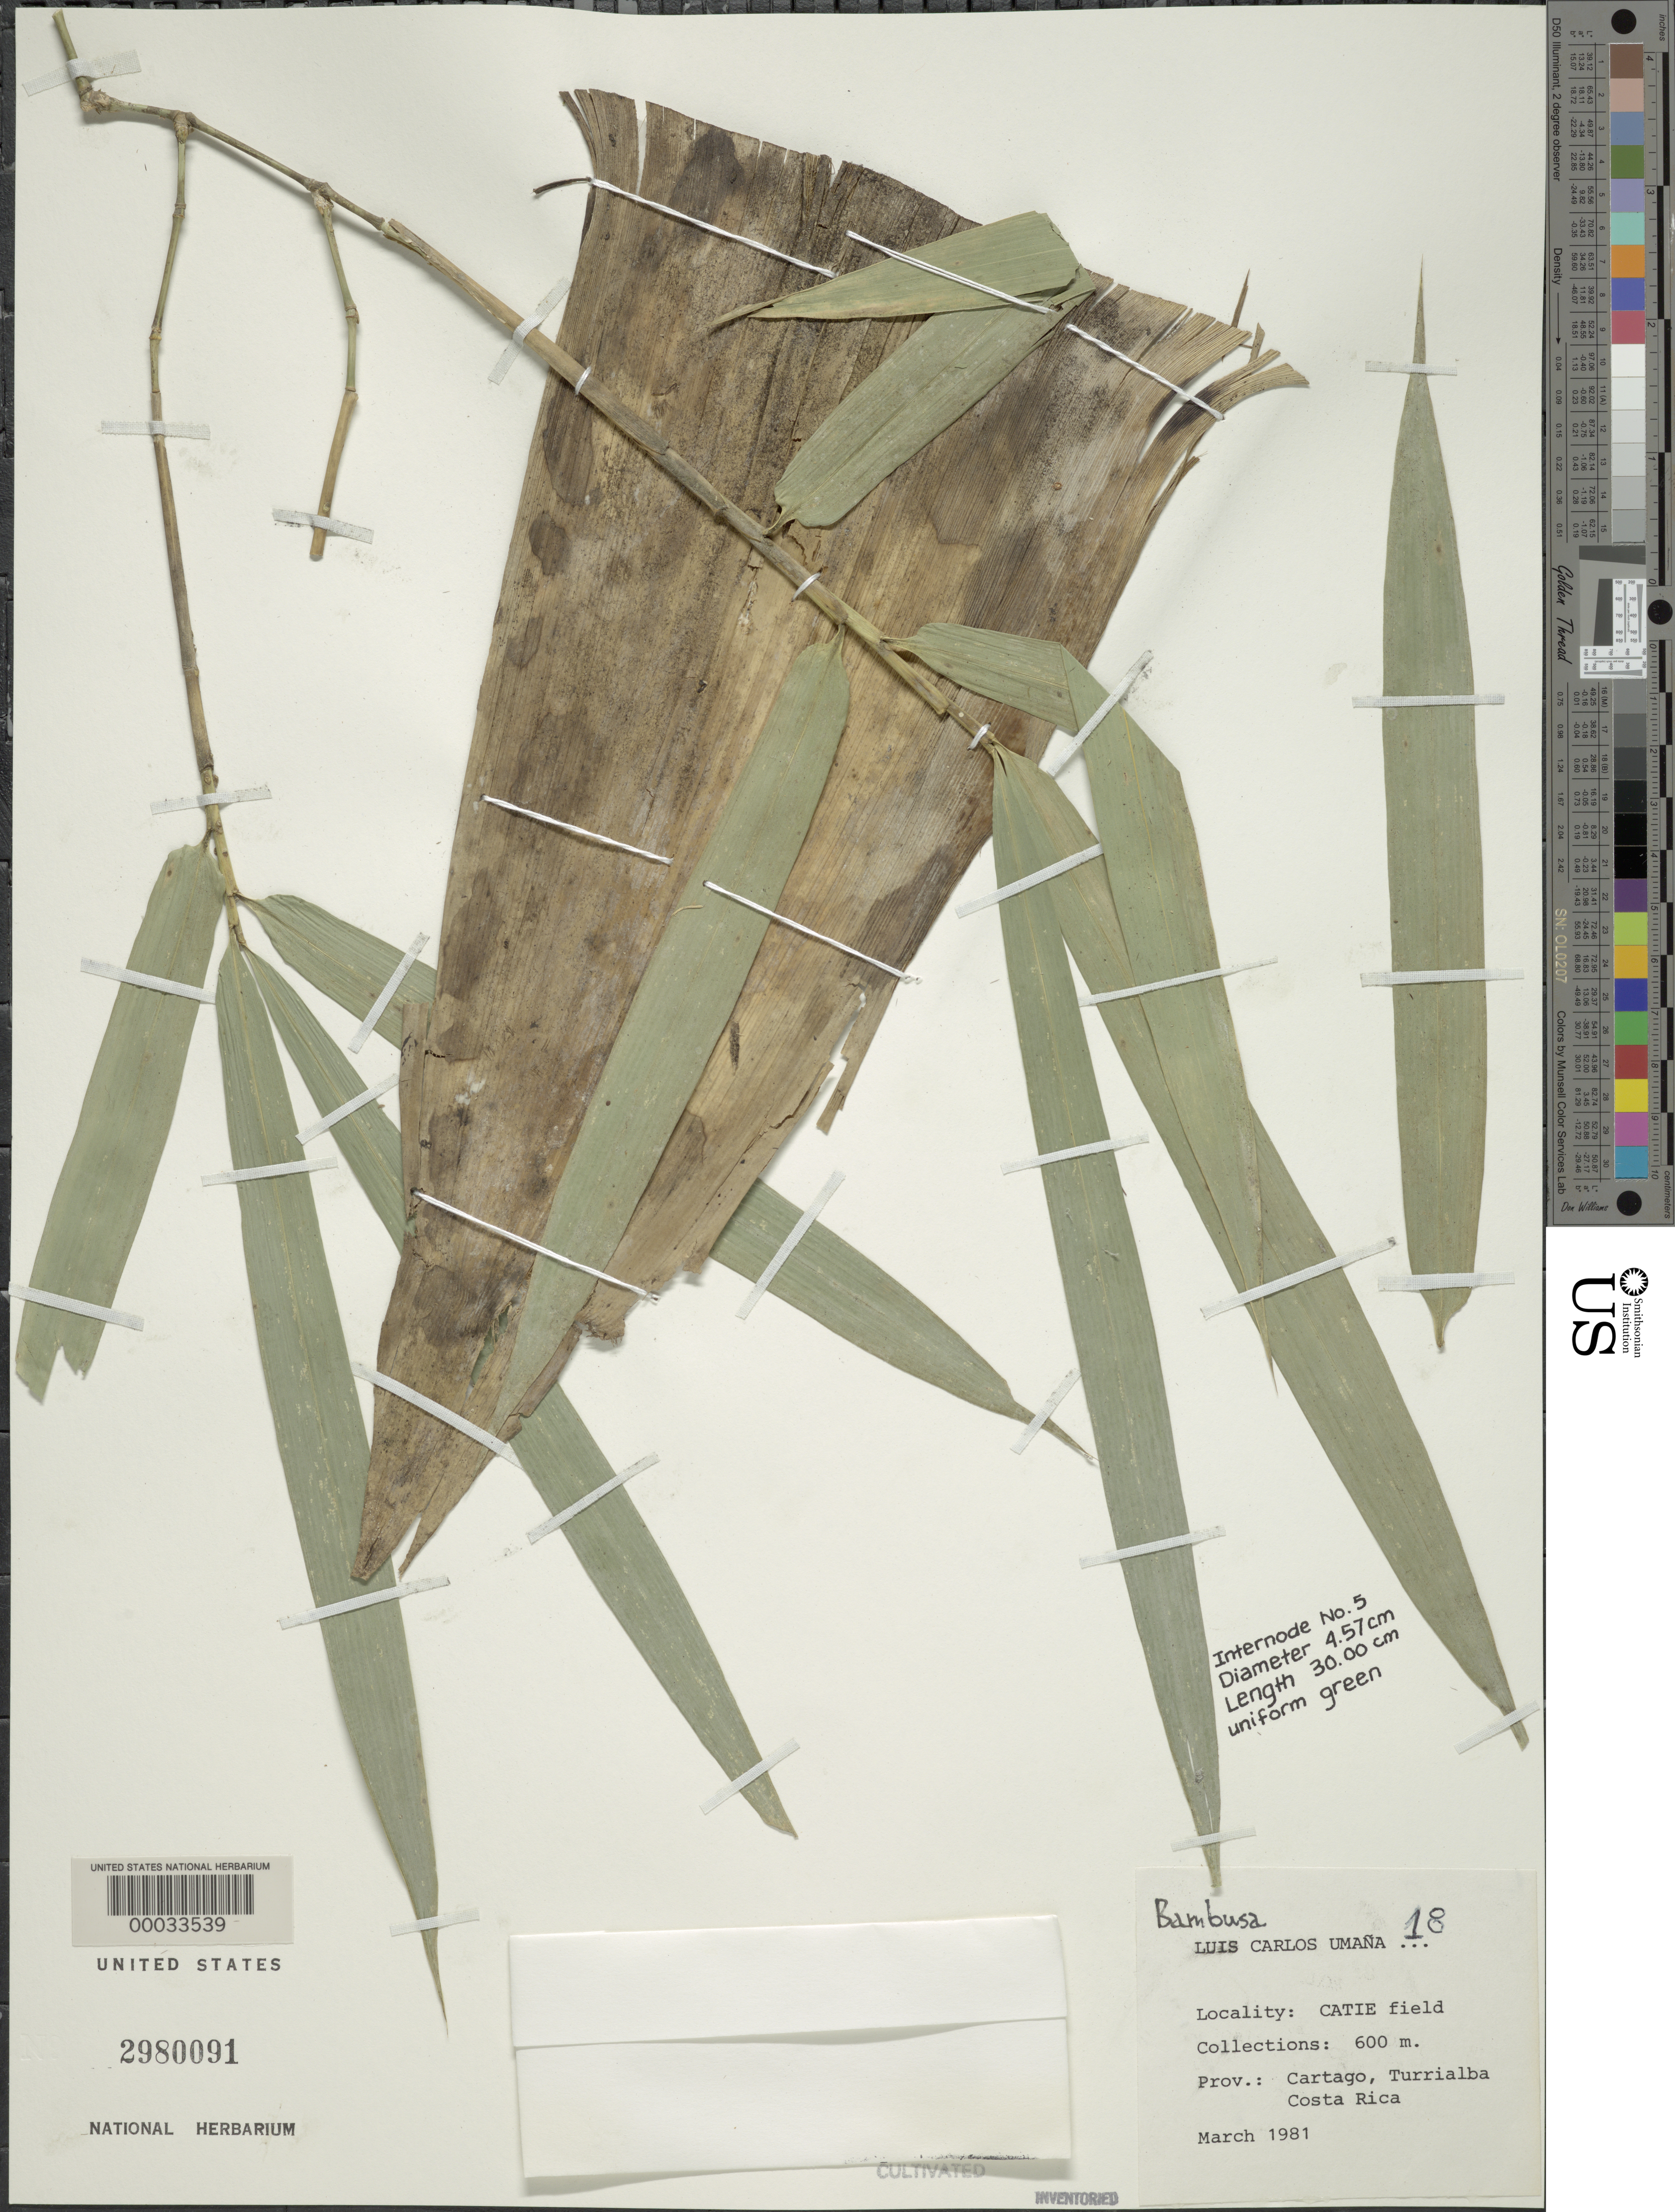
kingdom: Plantae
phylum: Tracheophyta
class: Liliopsida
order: Poales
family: Poaceae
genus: Bambusa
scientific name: Bambusa sp.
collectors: L. C. Umaña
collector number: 18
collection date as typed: Mar 1981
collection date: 1981-03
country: Costa Rica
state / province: Cartago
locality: Catie field, Turrialba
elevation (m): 600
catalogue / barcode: US 2980091